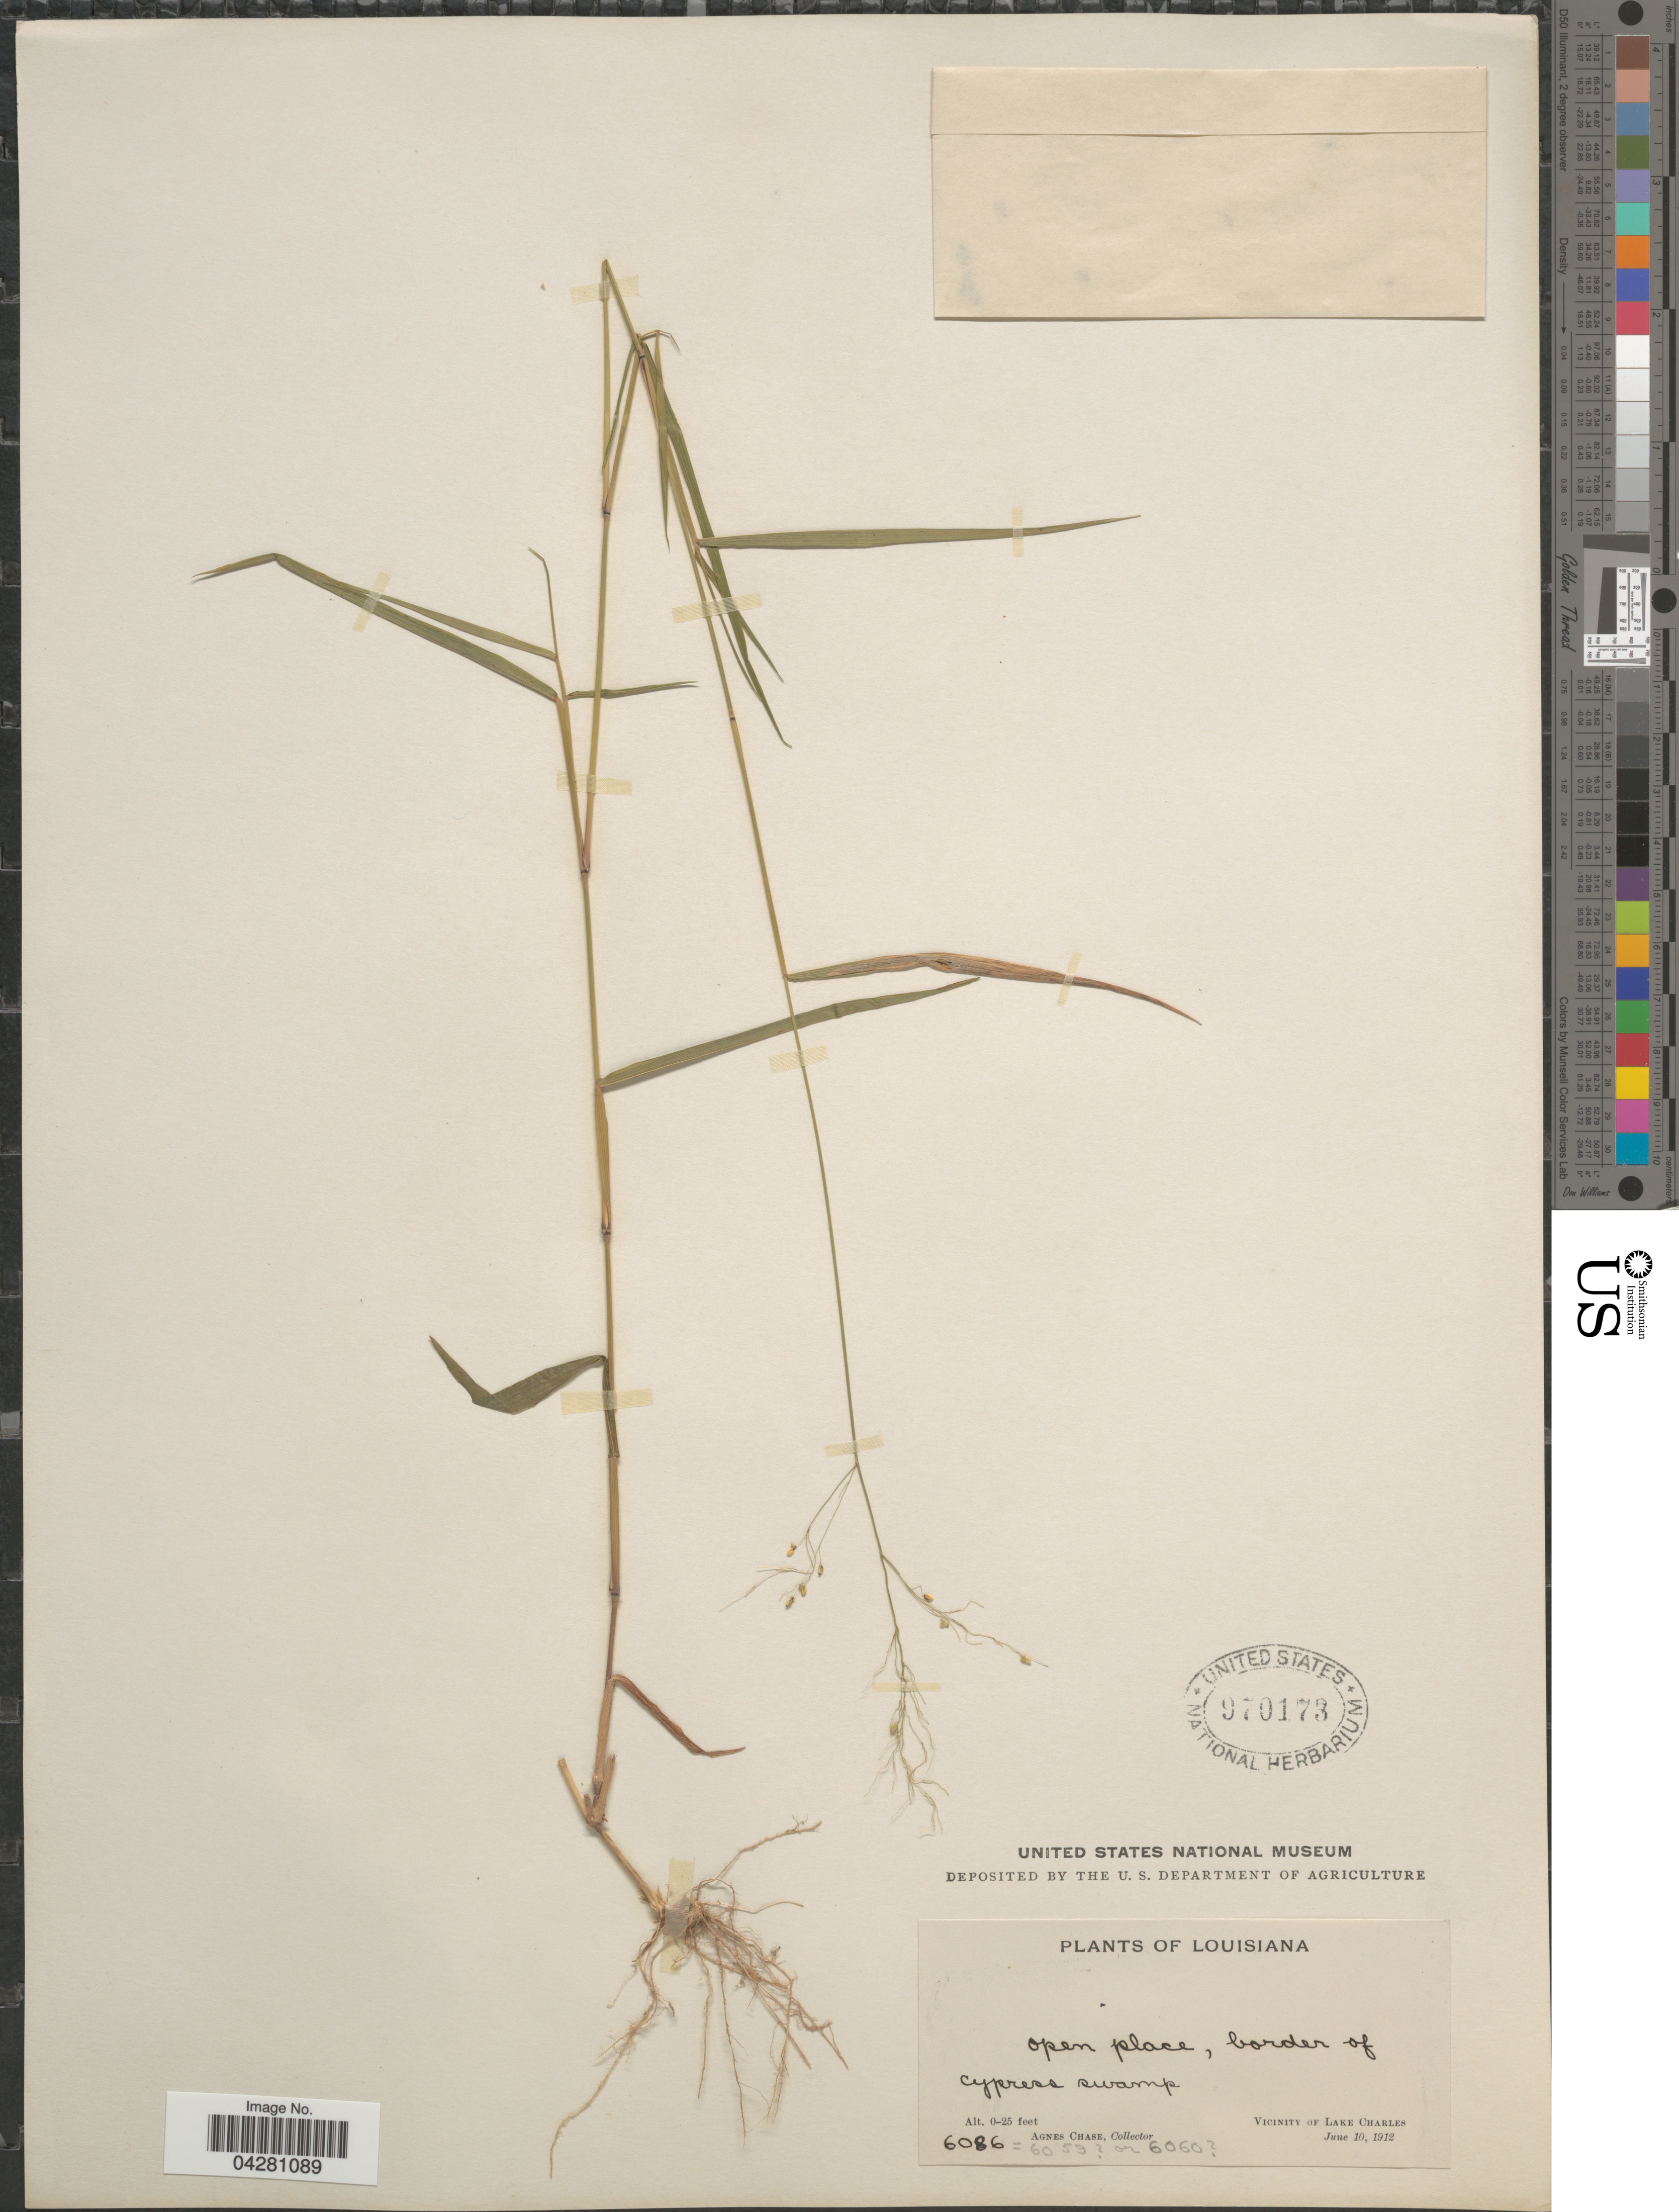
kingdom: Plantae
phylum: Tracheophyta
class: Liliopsida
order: Poales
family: Poaceae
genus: Dichanthelium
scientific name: Dichanthelium dichotomum var. dichotomum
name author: (L.) Gould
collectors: A. Chase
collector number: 6086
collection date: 1912-06-10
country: United States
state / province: Louisiana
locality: Open place, border of cypress swamp. Vicinity of Lake Charles.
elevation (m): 0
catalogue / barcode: US 970173